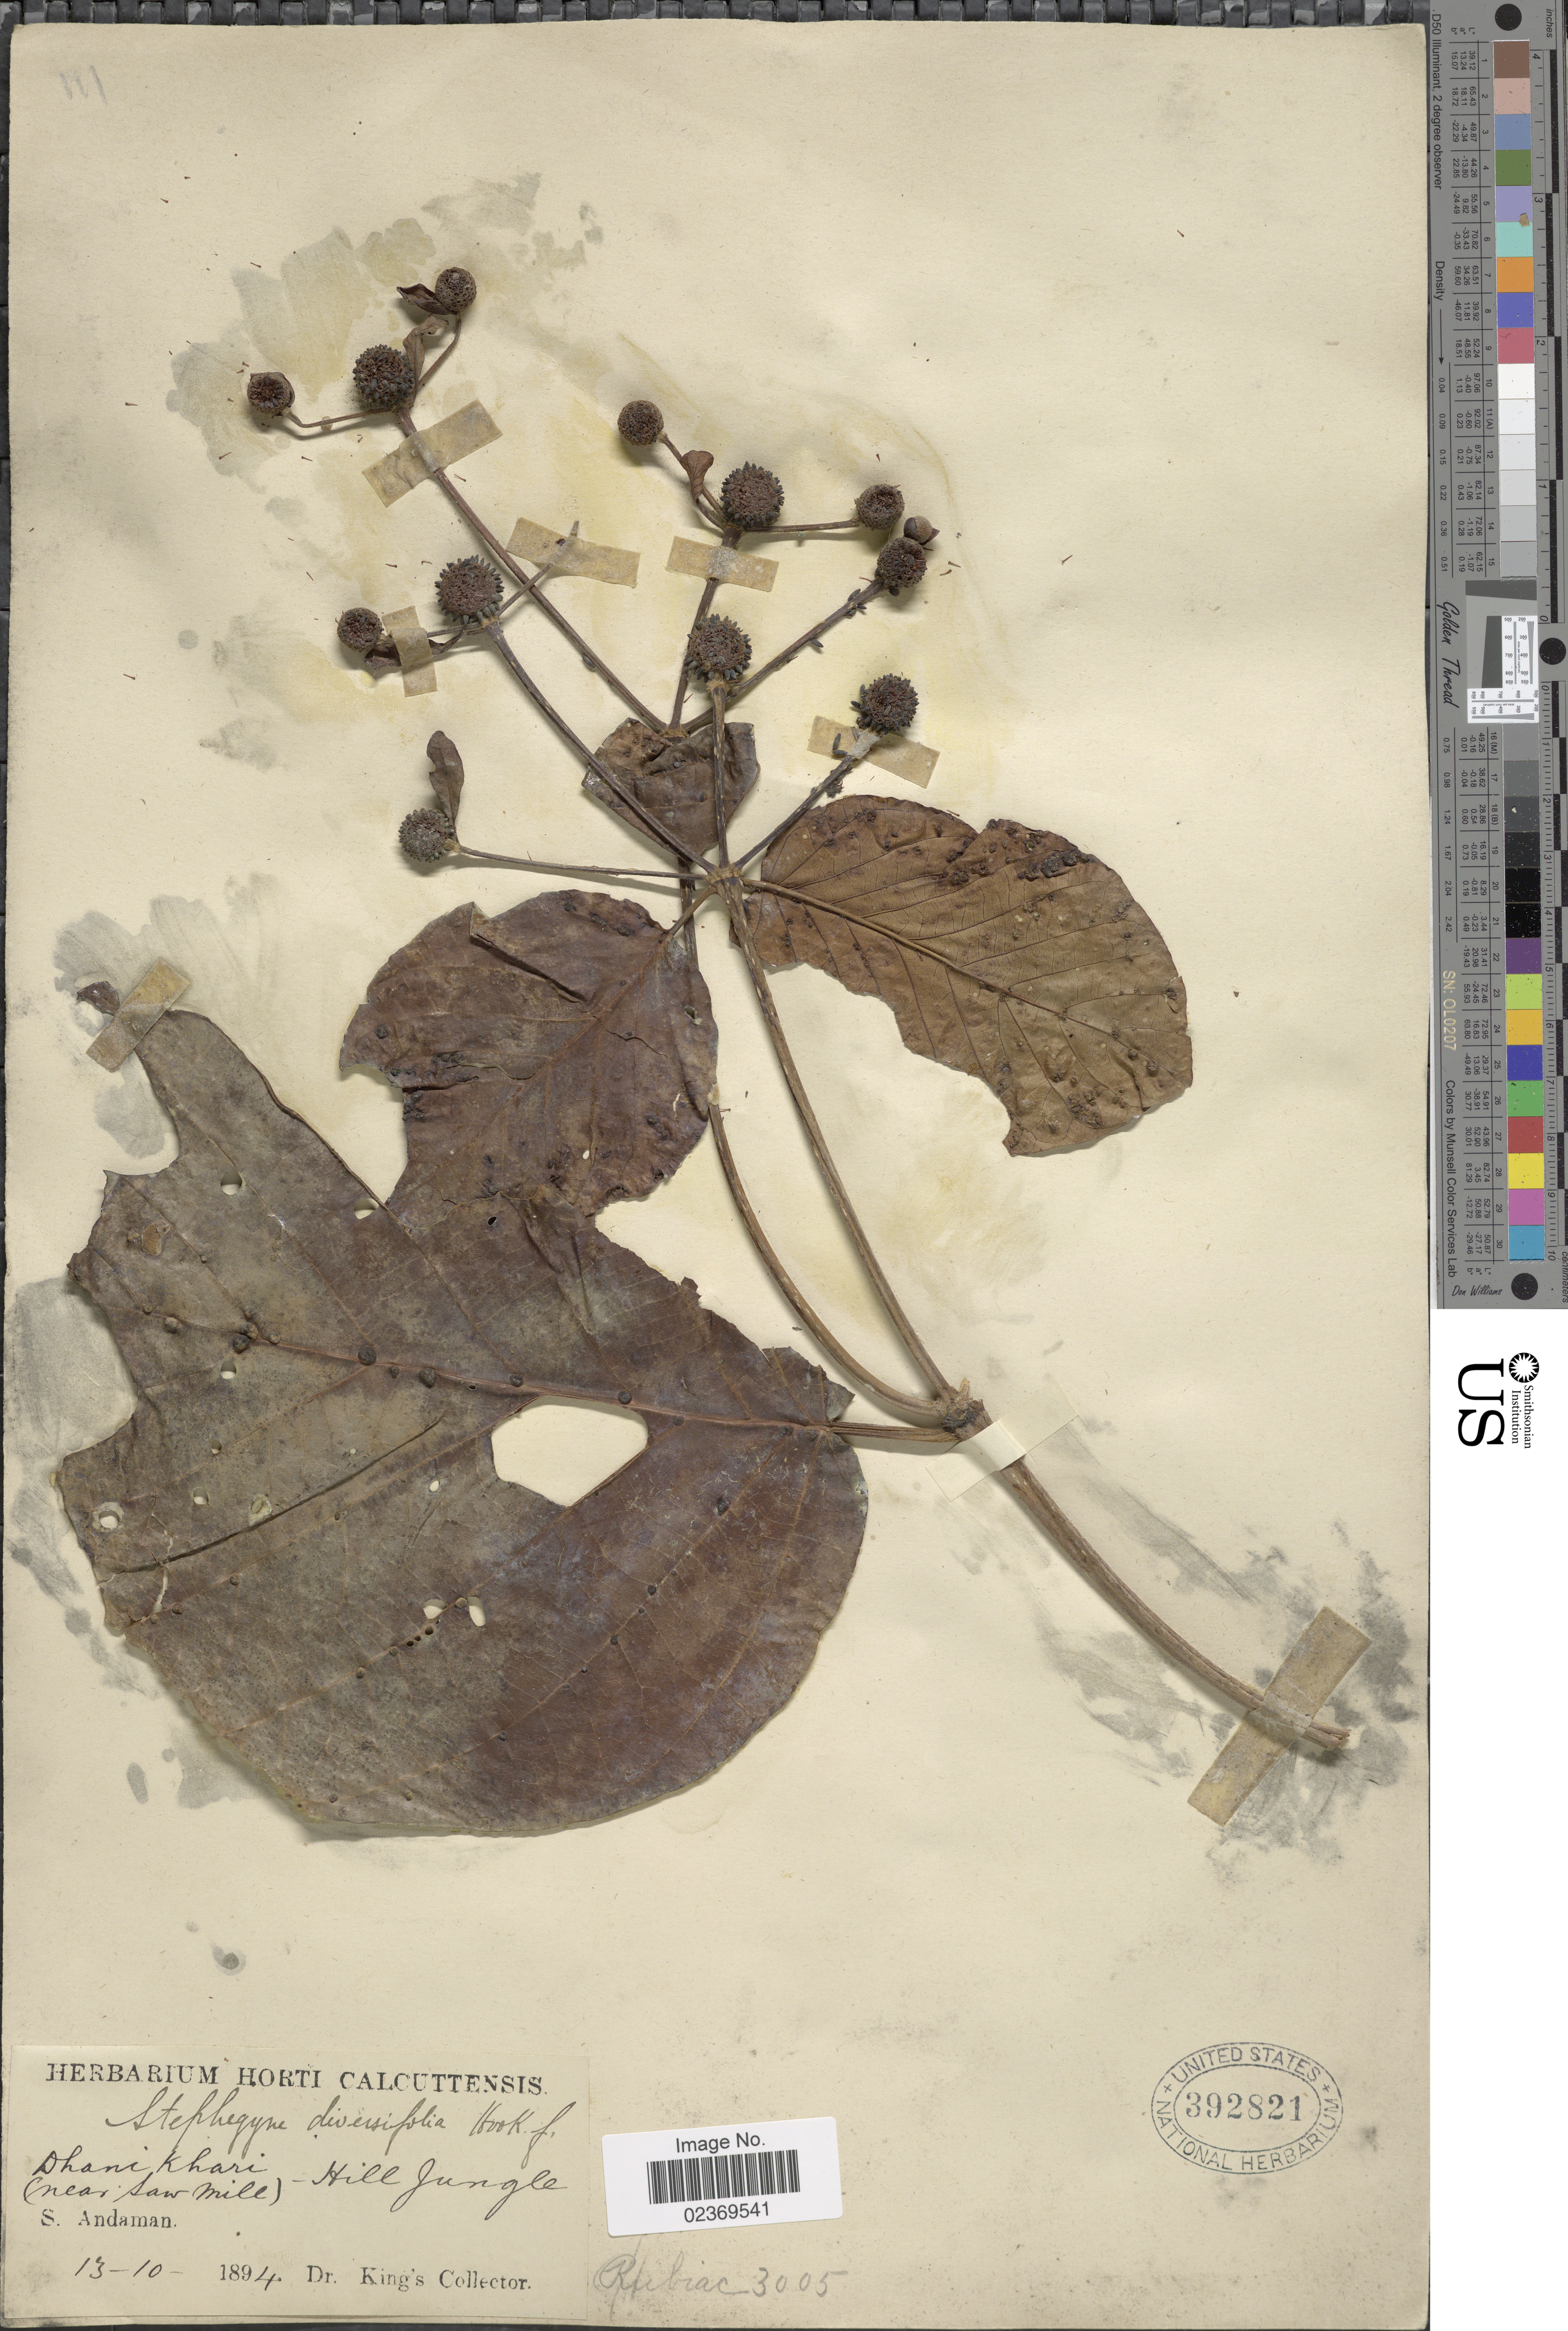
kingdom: Plantae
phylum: Tracheophyta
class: Magnoliopsida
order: Gentianales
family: Rubiaceae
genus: Mitragyna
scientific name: Mitragyna diversifolia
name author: (Wall. ex G. Don) Havil.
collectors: Dr. King's collector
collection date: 1894-10-13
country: India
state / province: Andaman and Nicobar Islands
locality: S. Andaman [unsure placement], Shani Khari-Hill Jungle (near Saw Mill).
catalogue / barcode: US 392821